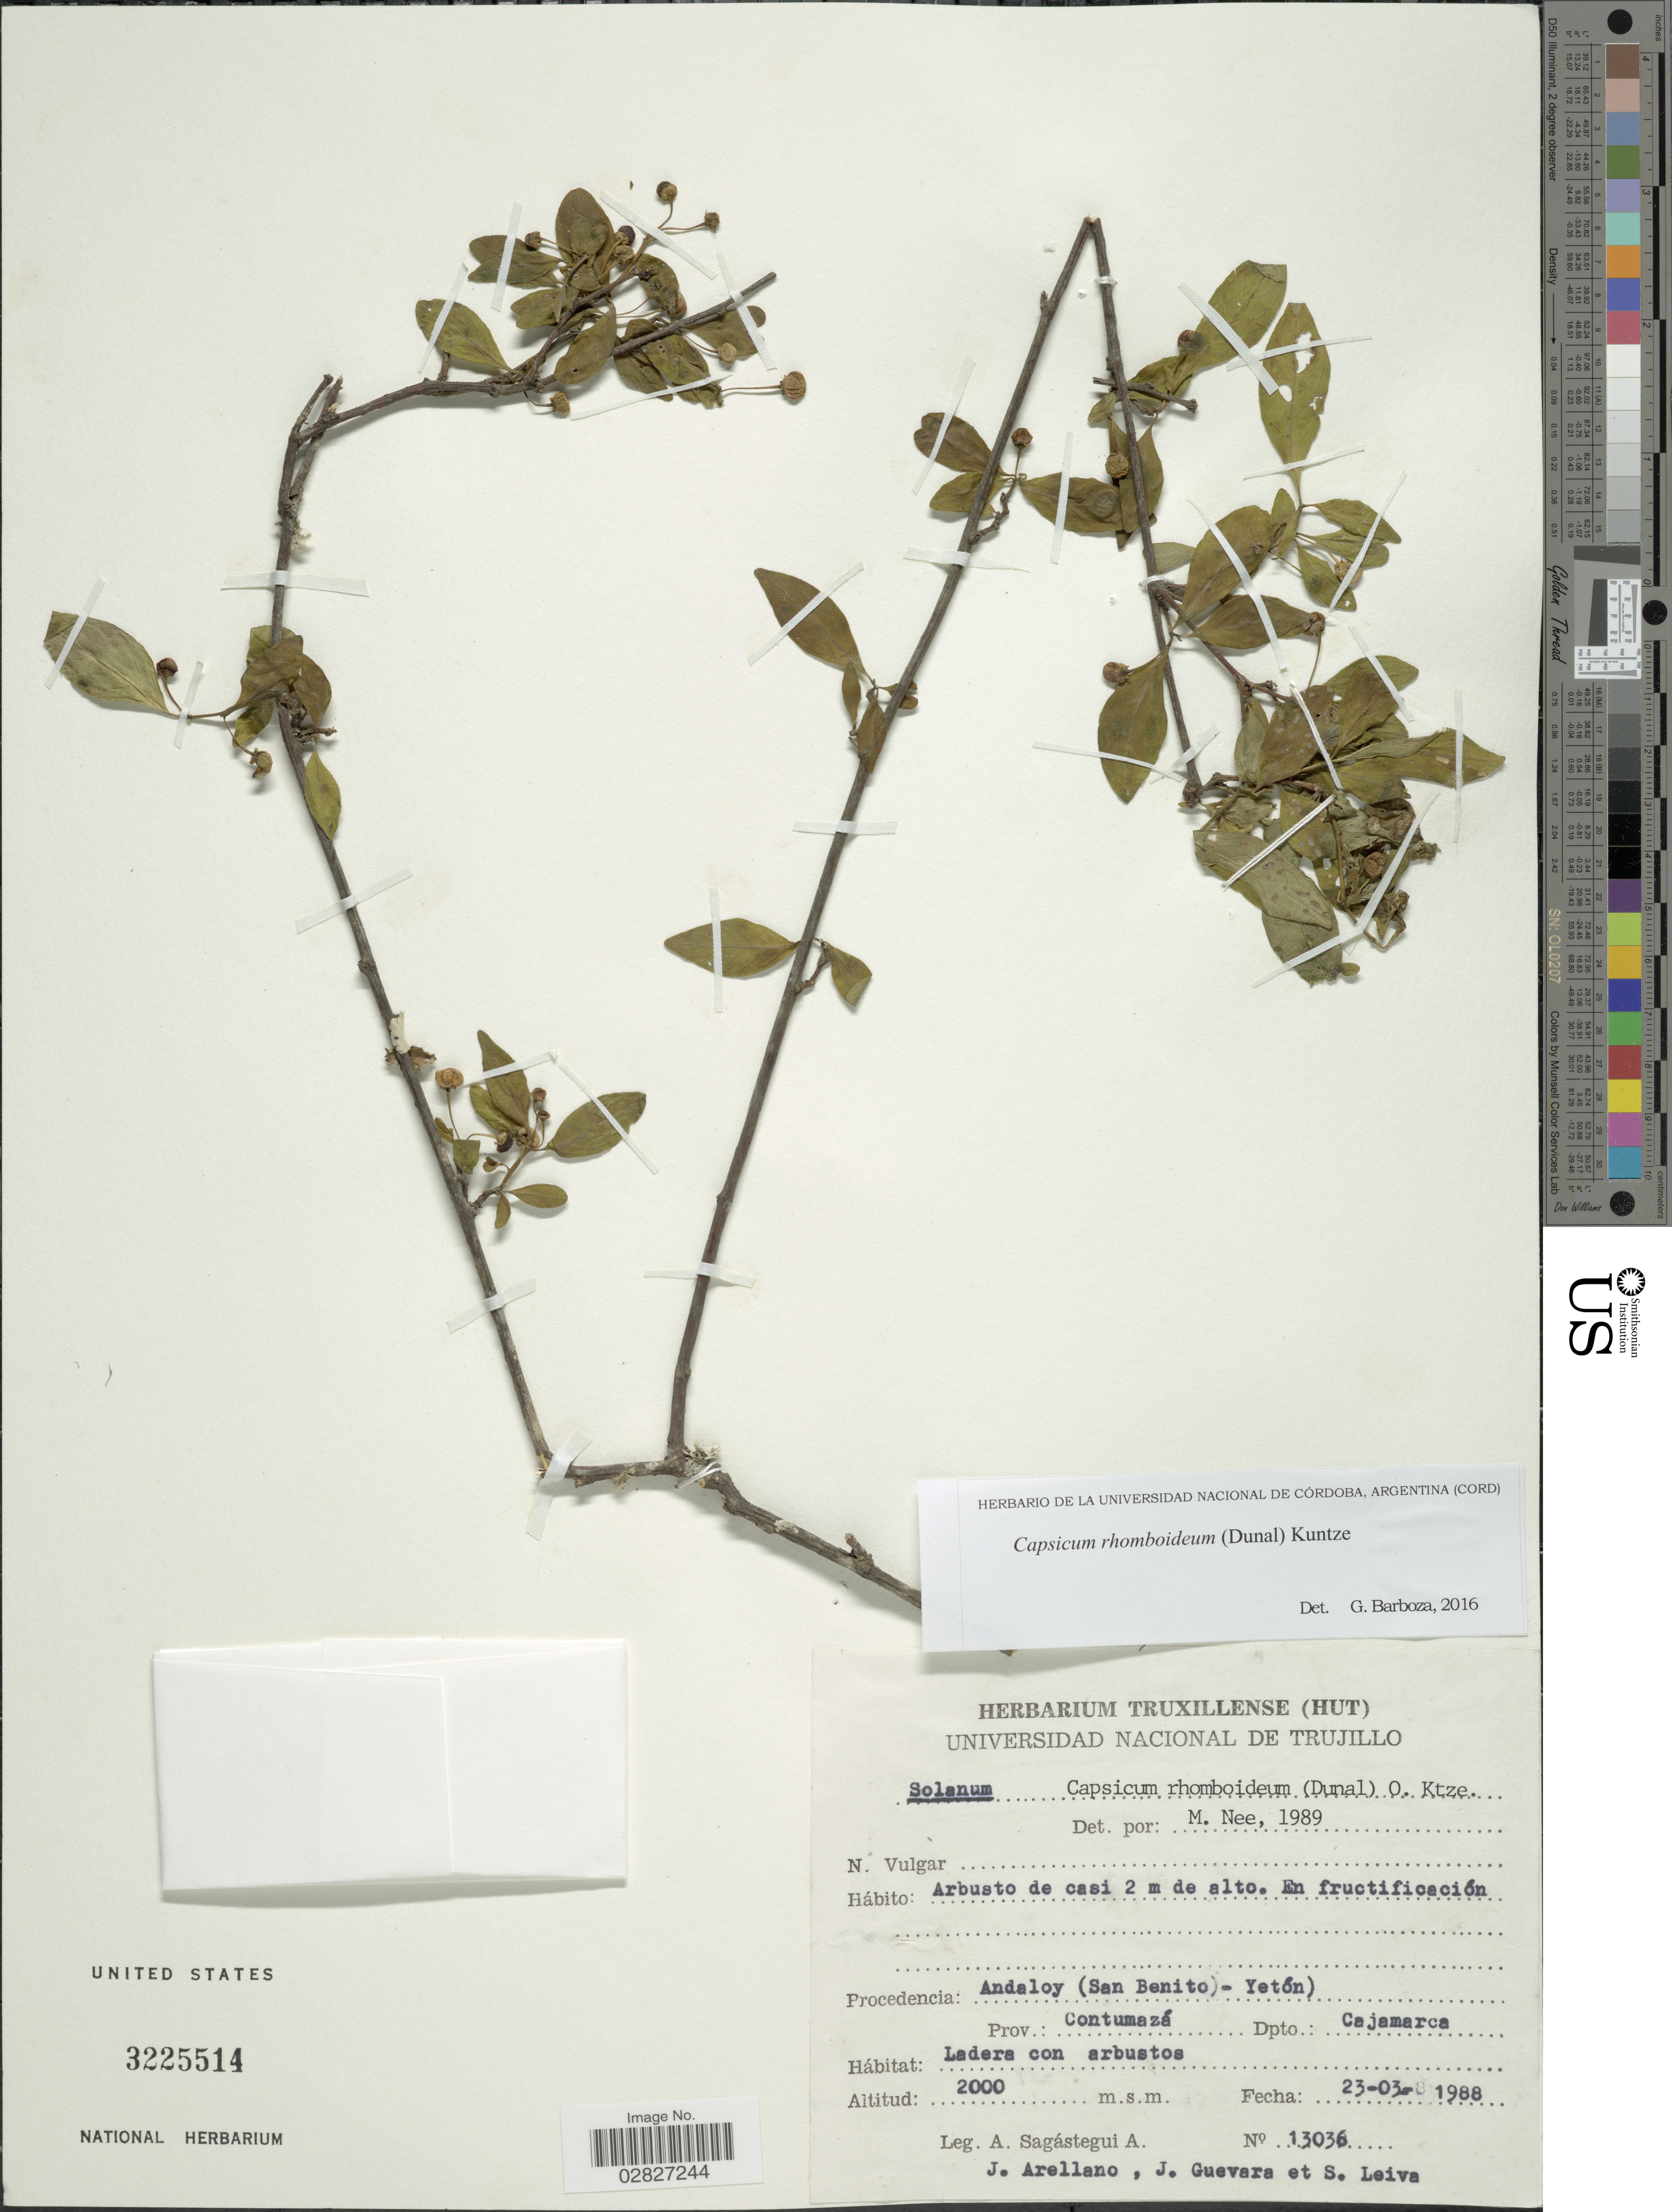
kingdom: Plantae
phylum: Tracheophyta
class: Magnoliopsida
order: Solanales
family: Solanaceae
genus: Capsicum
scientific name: Capsicum rhomboideum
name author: (Humb. & Bonpl. ex Dunal) Kuntze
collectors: A. Sagástegui A., J. Arellano, J. Guevara & S. Leiva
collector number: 13036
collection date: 1988-03-23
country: Peru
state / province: Cajamarca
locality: Andaloy (San Benito - Yetó). Prov.: Contumazá. Dpto.: Cajamarca.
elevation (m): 2000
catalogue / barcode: US 3225514